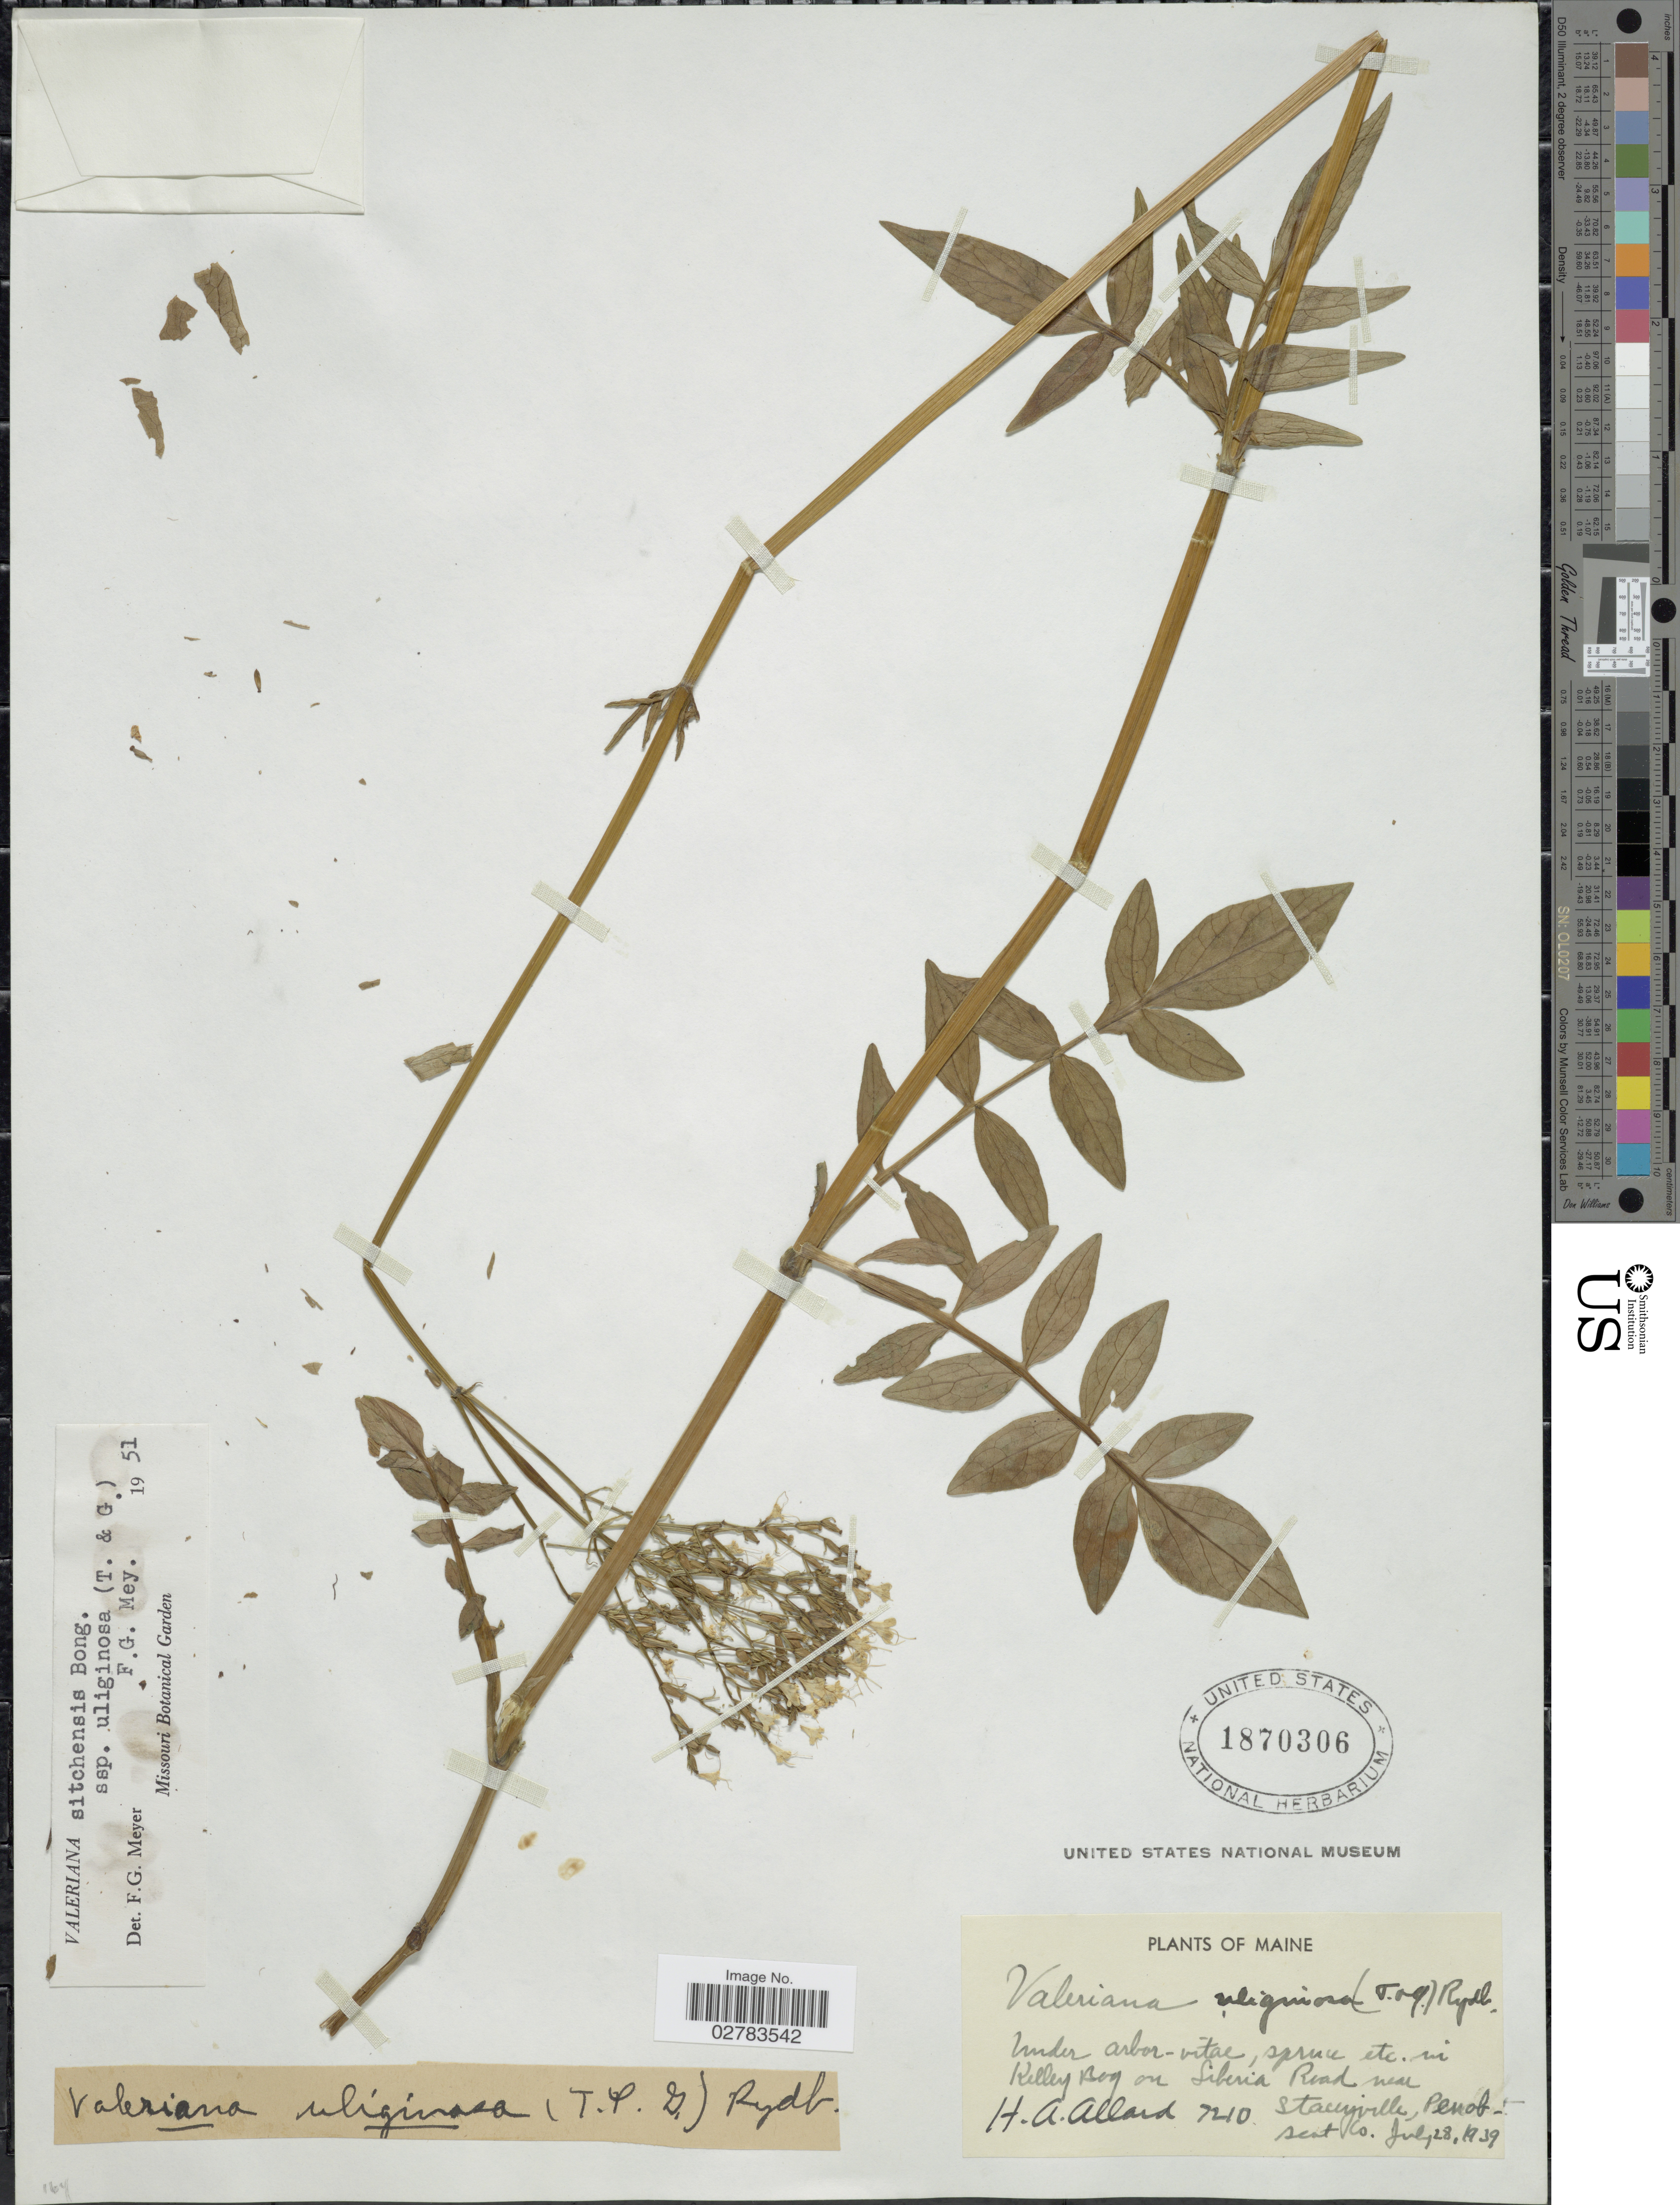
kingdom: Plantae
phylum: Tracheophyta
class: Magnoliopsida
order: Dipsacales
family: Caprifoliaceae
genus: Valeriana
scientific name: Valeriana sitchensis subsp. uliginosa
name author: (Torr. & A. Gray) F.G. Mey.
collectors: H. A. Allard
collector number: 7210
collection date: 1939-07-28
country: United States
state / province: Maine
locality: Kelley Bog on Siberia Road near Staceyville, Penobscot Co.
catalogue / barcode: US 1870306